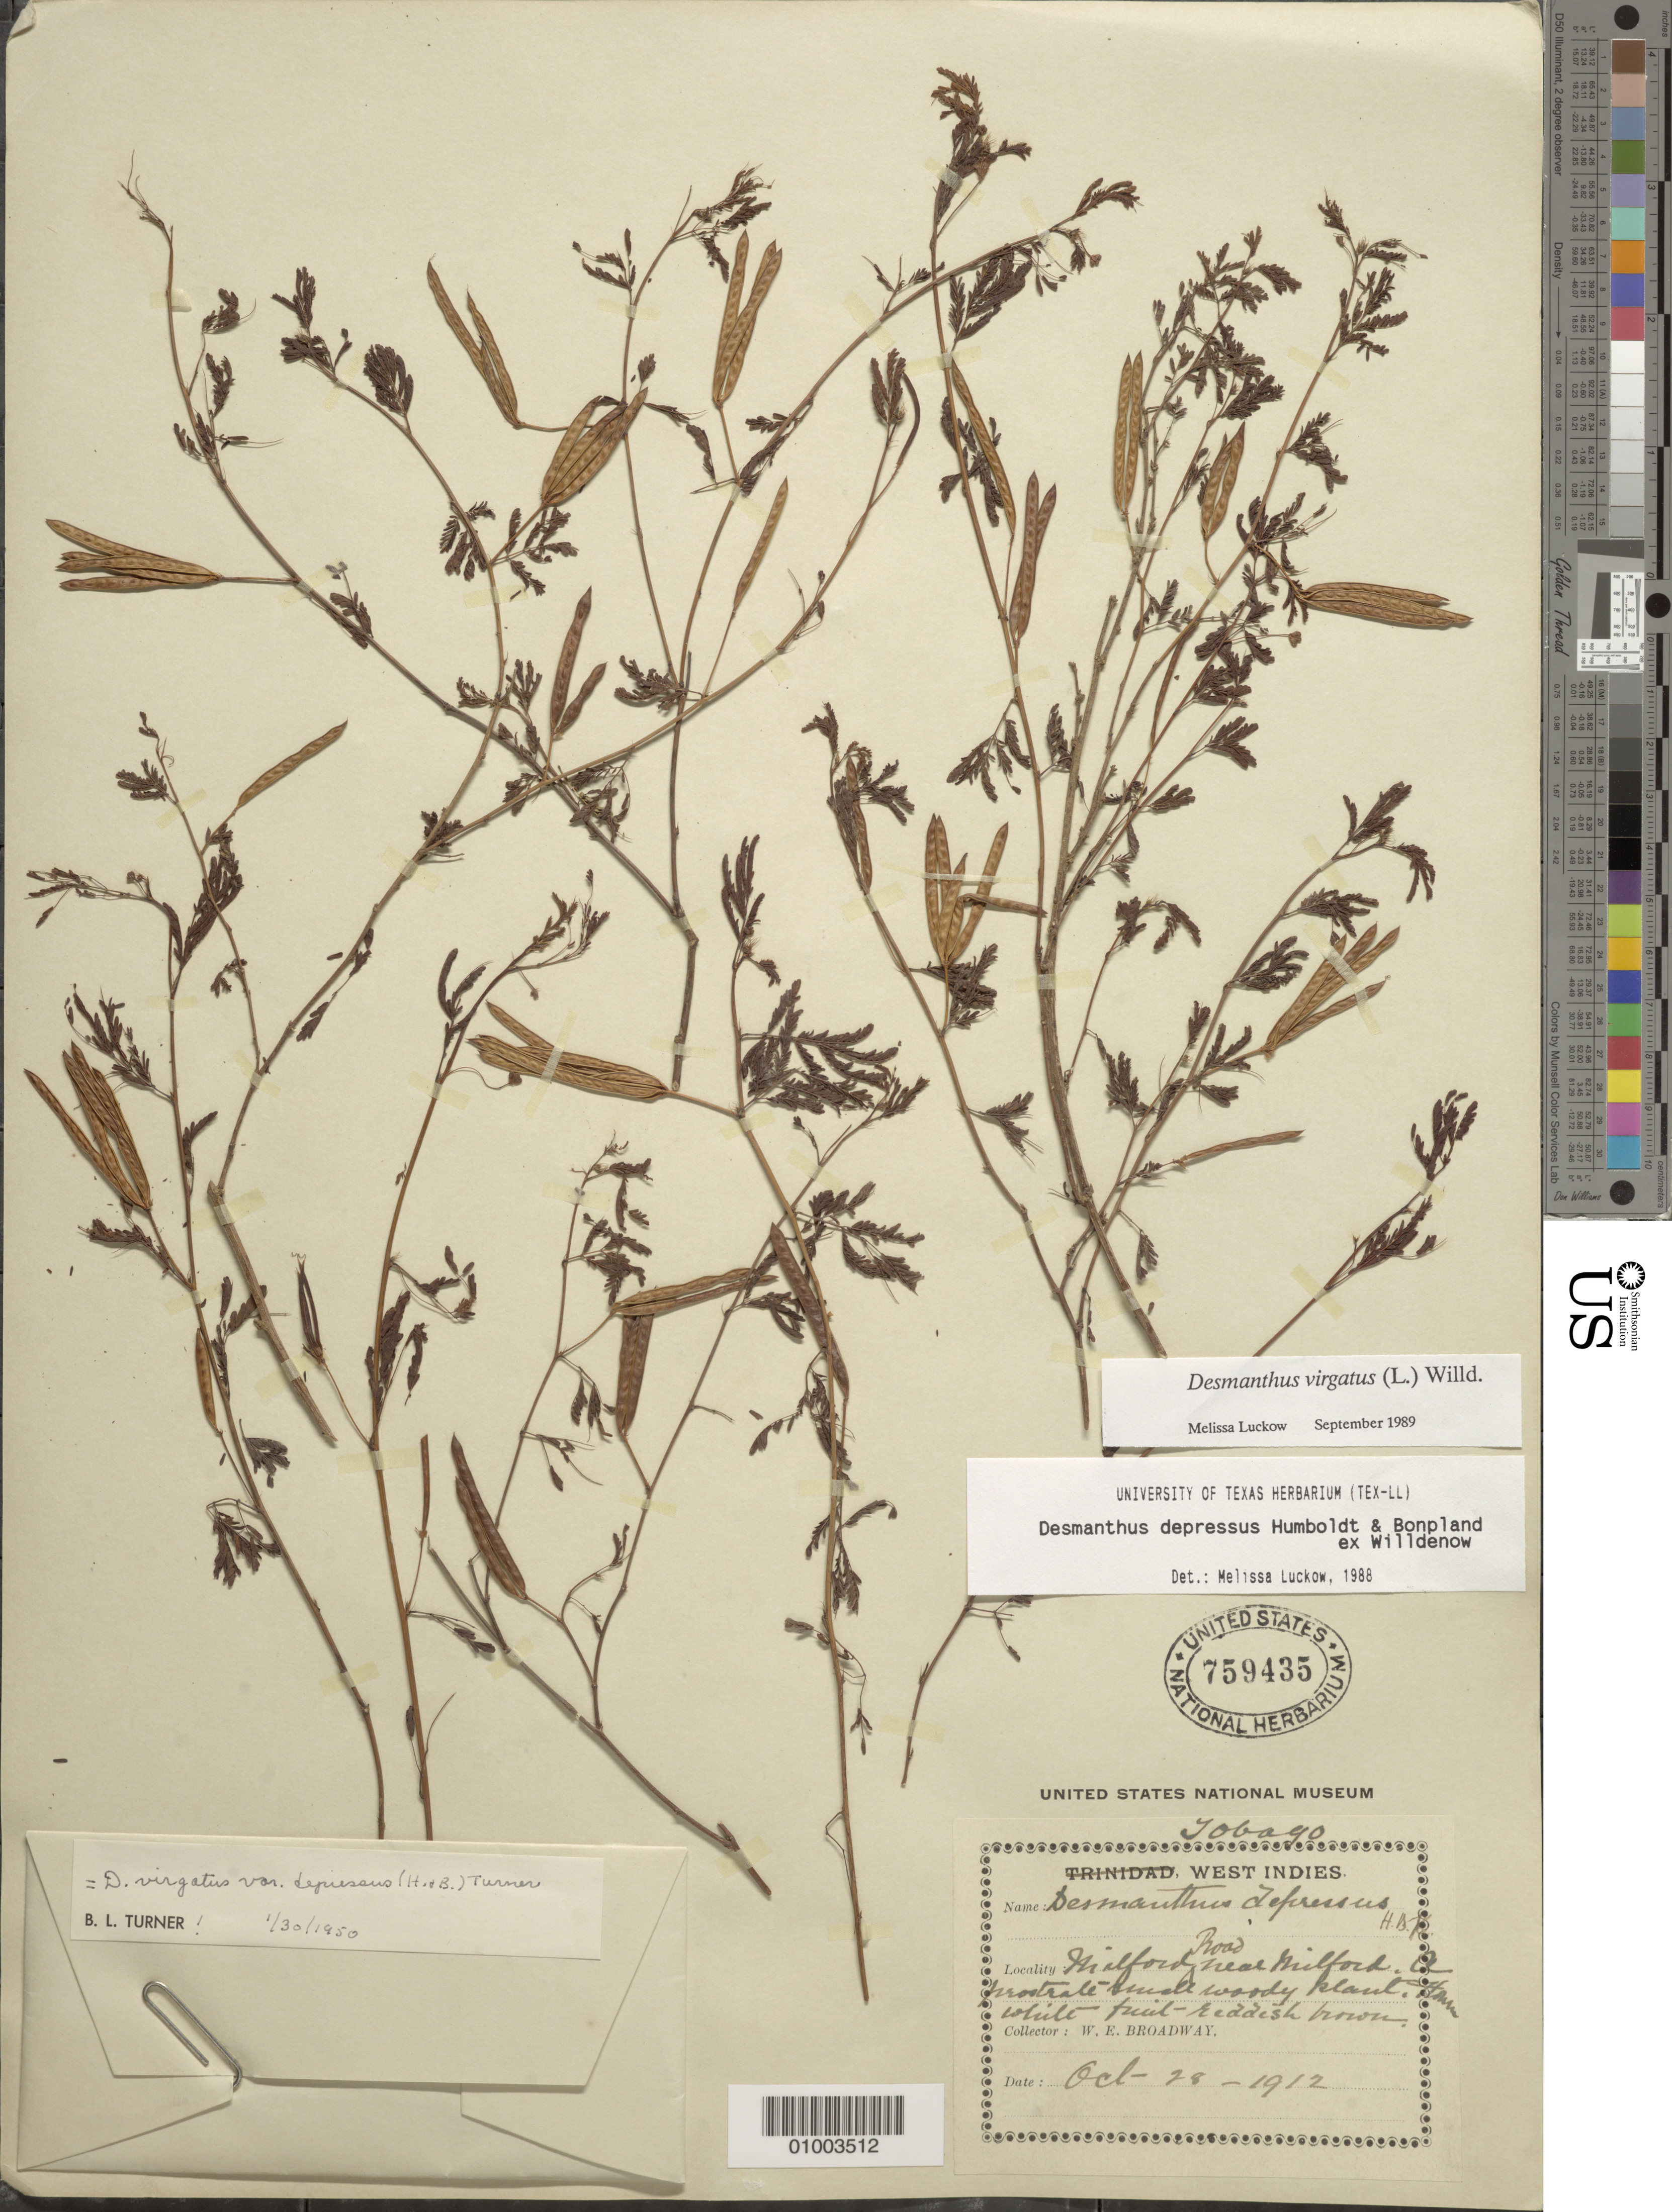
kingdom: Plantae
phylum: Tracheophyta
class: Magnoliopsida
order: Fabales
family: Fabaceae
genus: Desmanthus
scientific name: Desmanthus virgatus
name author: (L.) Willd.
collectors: W. E. Broadway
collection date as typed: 28 Oct 1912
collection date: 1912-10-28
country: Trinidad and Tobago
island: Tobago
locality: Milford Road near Milford. Woody plant. white fluid-reddish brown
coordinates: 0 N, 0 E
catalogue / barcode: US 759435